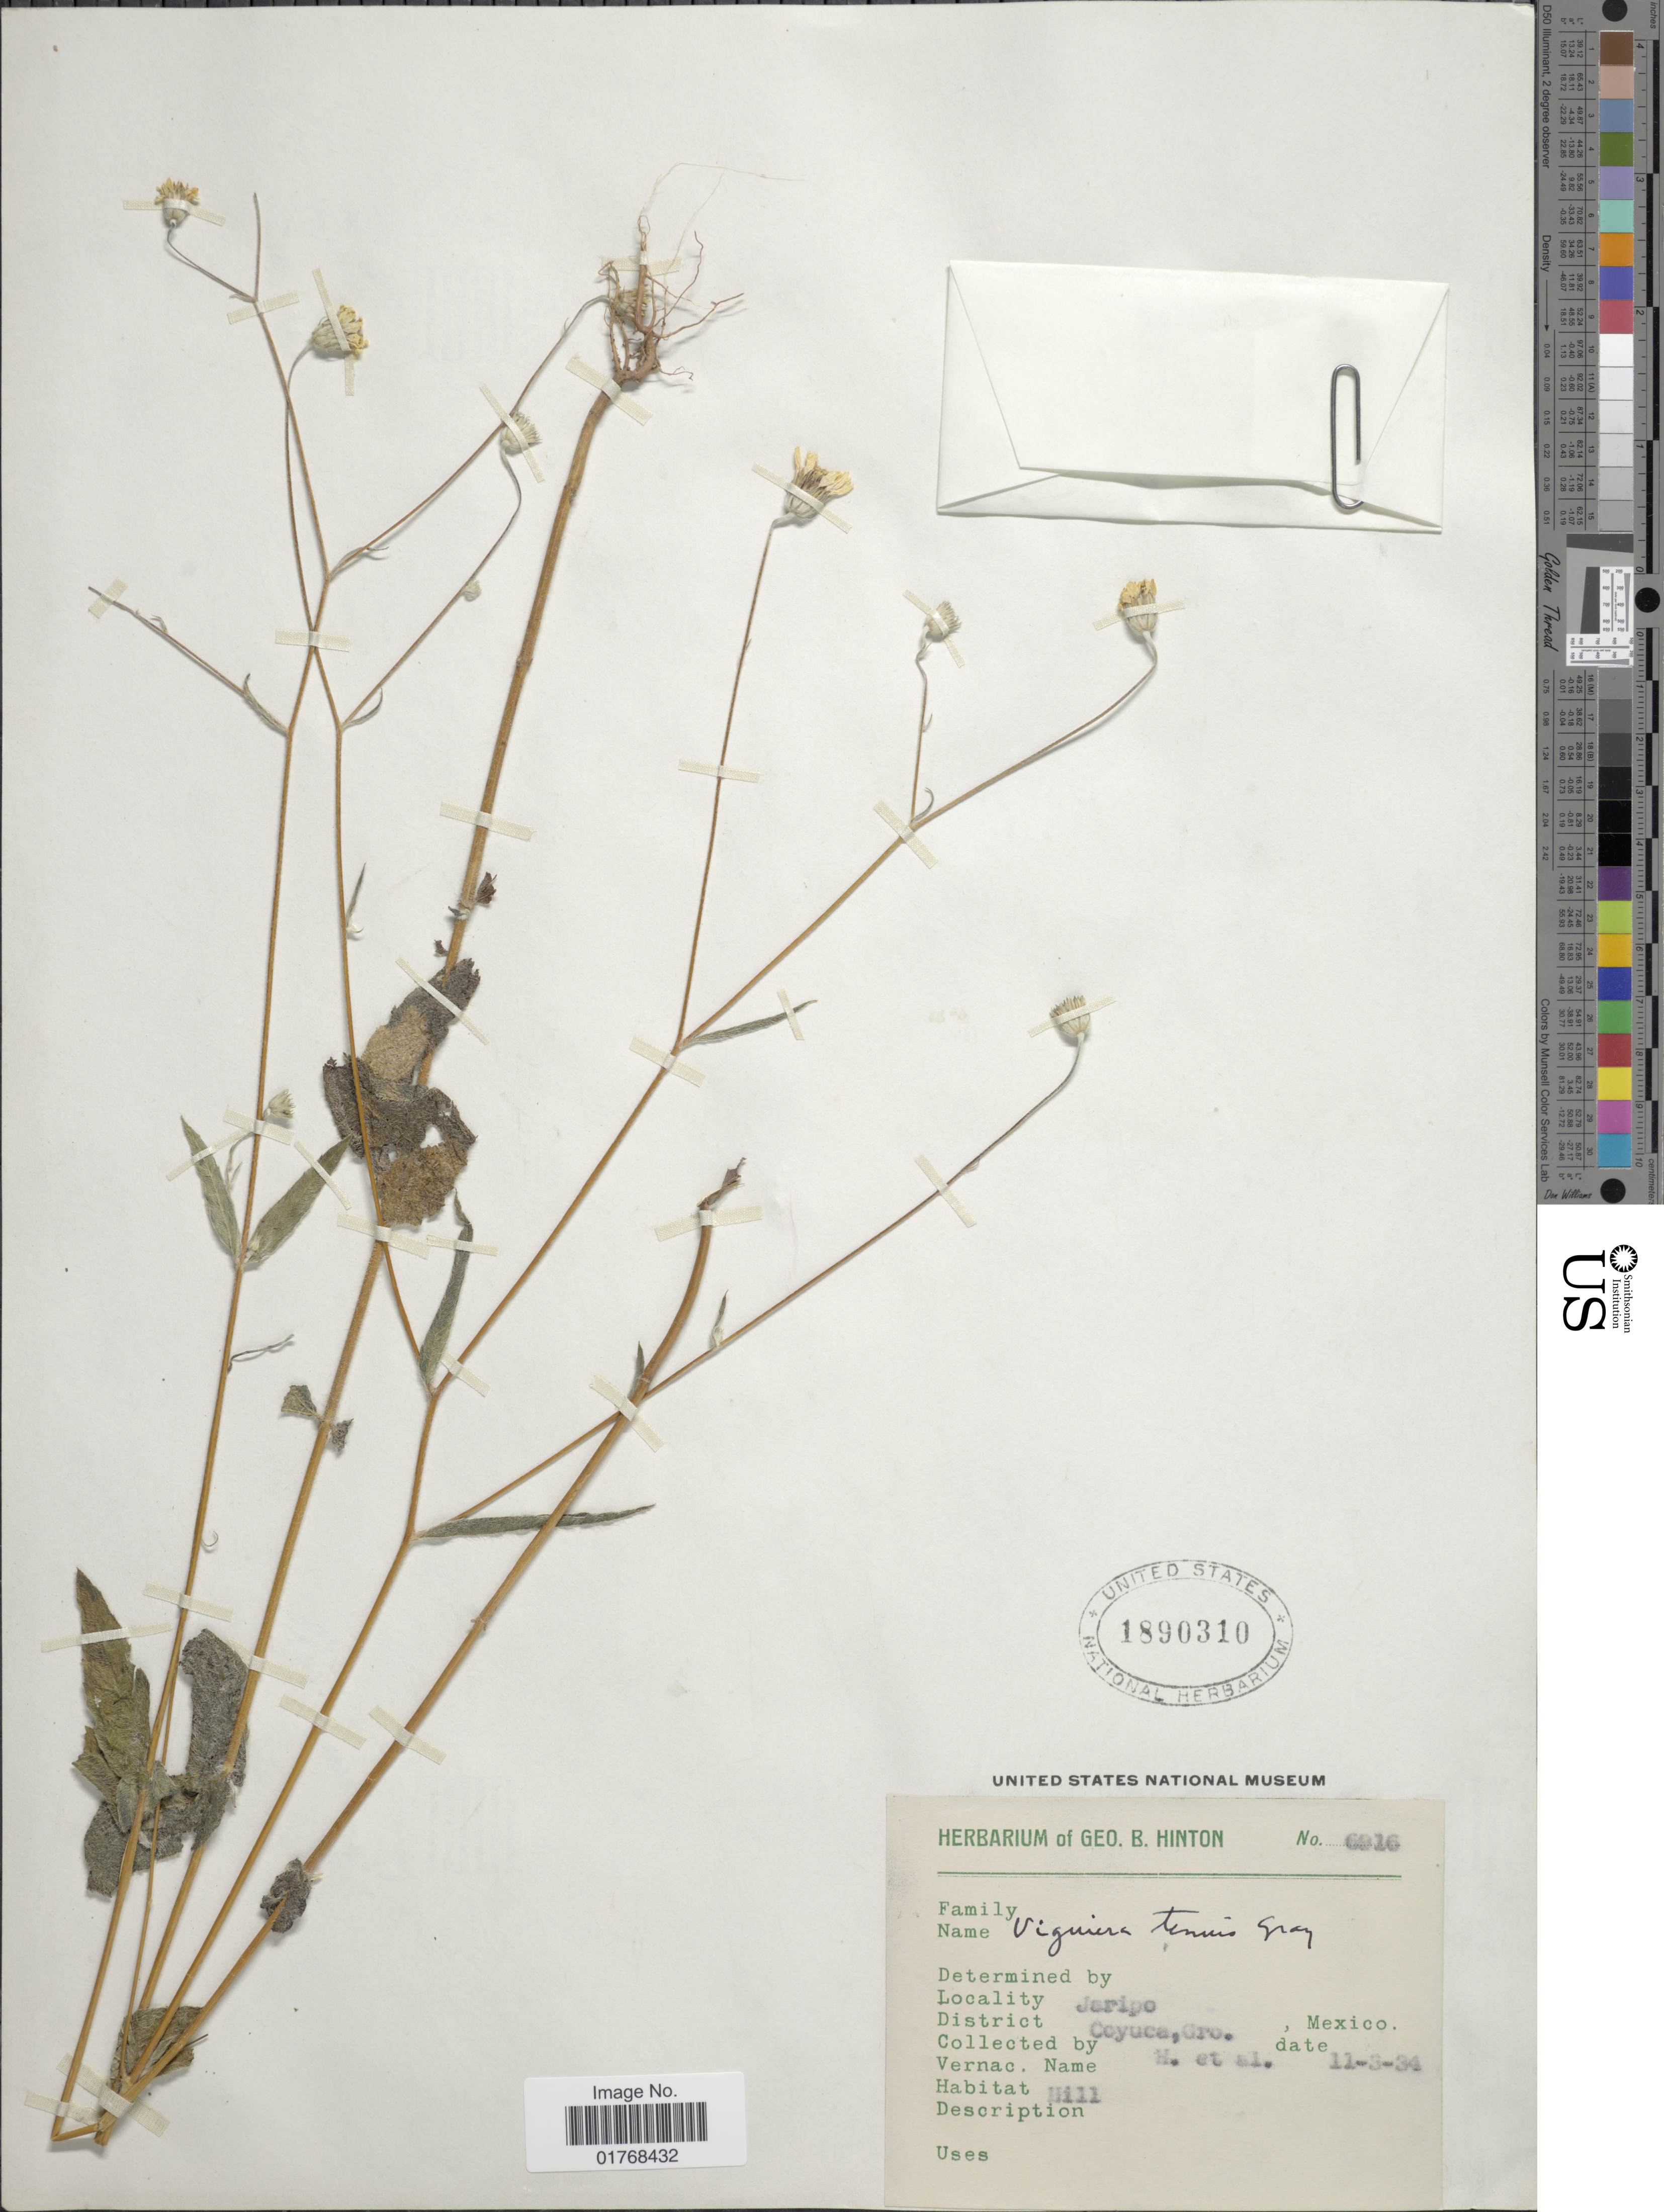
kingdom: Plantae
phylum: Tracheophyta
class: Magnoliopsida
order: Asterales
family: Asteraceae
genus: Viguiera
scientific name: Viguiera tenuis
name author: A. Gray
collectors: G. B. Hinton & et al.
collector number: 6916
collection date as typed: Transcribed d/m/y: 3/11/34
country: Mexico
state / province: Guerrero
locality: Jaripo. District Coyuca, Gro., Mexico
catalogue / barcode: US 1890310